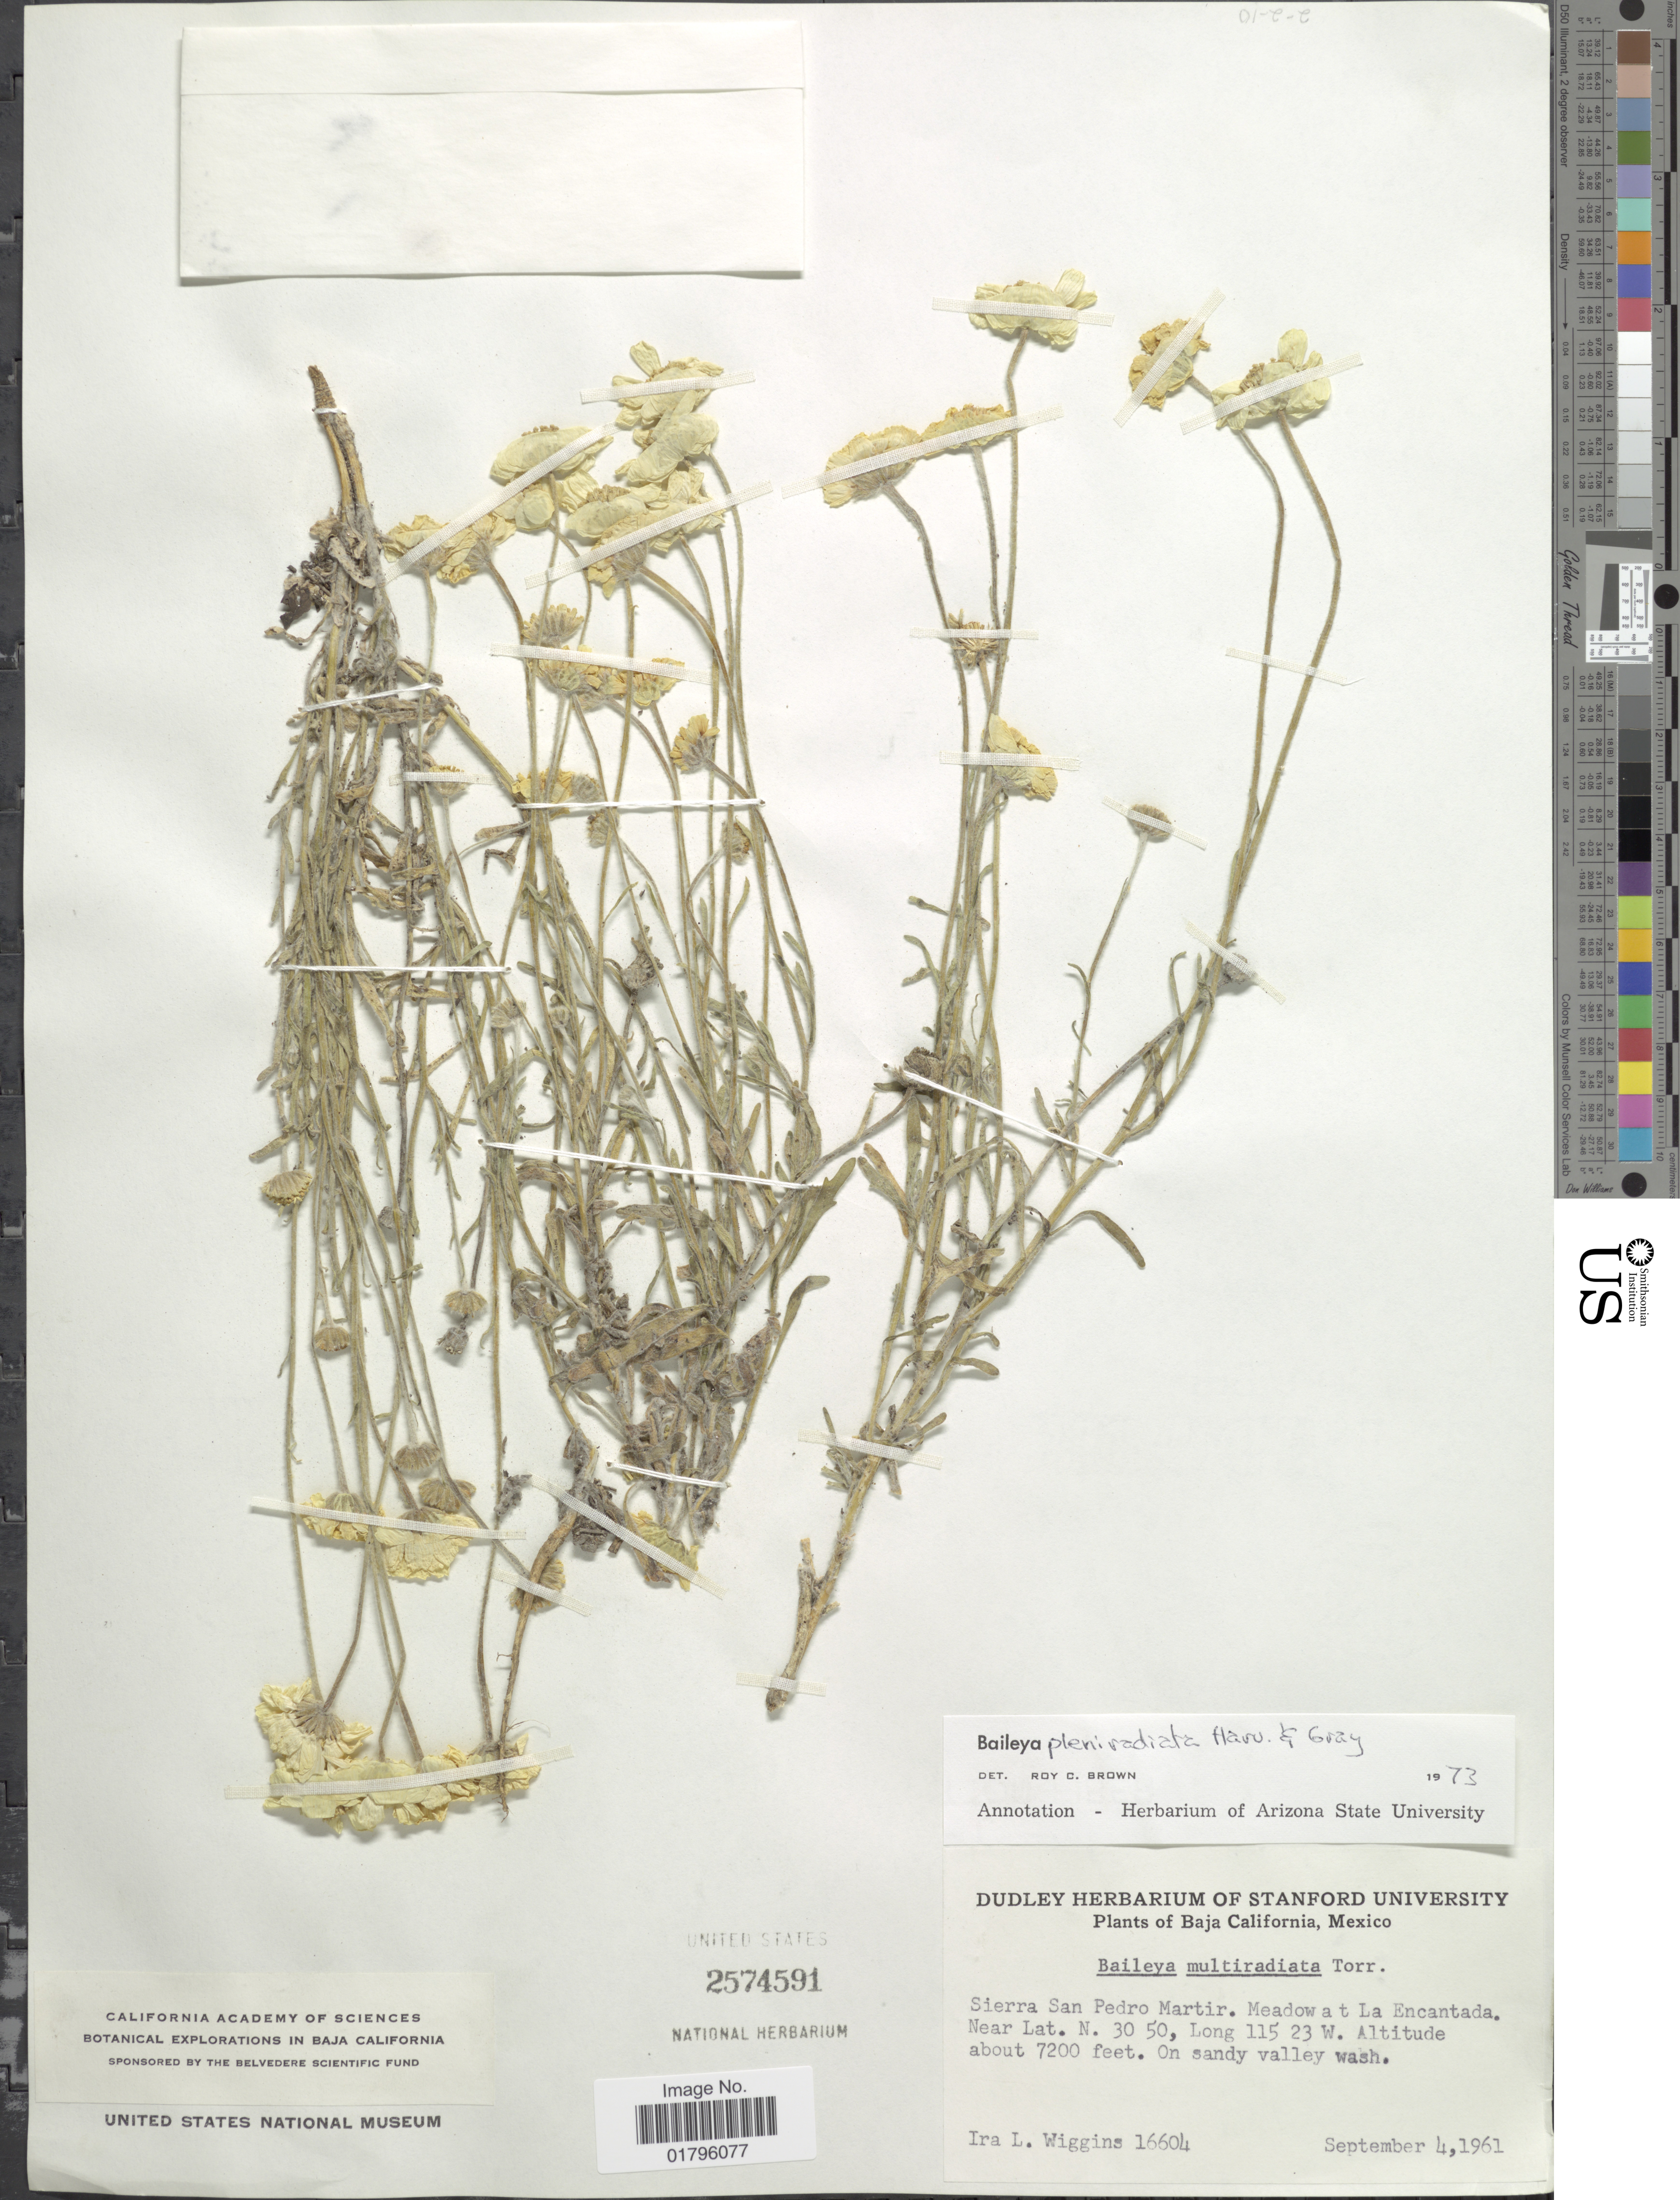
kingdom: Plantae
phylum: Tracheophyta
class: Magnoliopsida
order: Asterales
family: Asteraceae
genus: Baileya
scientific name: Baileya pleniradiata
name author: Harv. & A. Gray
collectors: I. L. Wiggins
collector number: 16604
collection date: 1961-09-04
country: Mexico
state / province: Baja California Sur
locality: Sierra San Pedro Martir. Meadow at La Encantada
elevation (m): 2195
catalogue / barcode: US 2574591